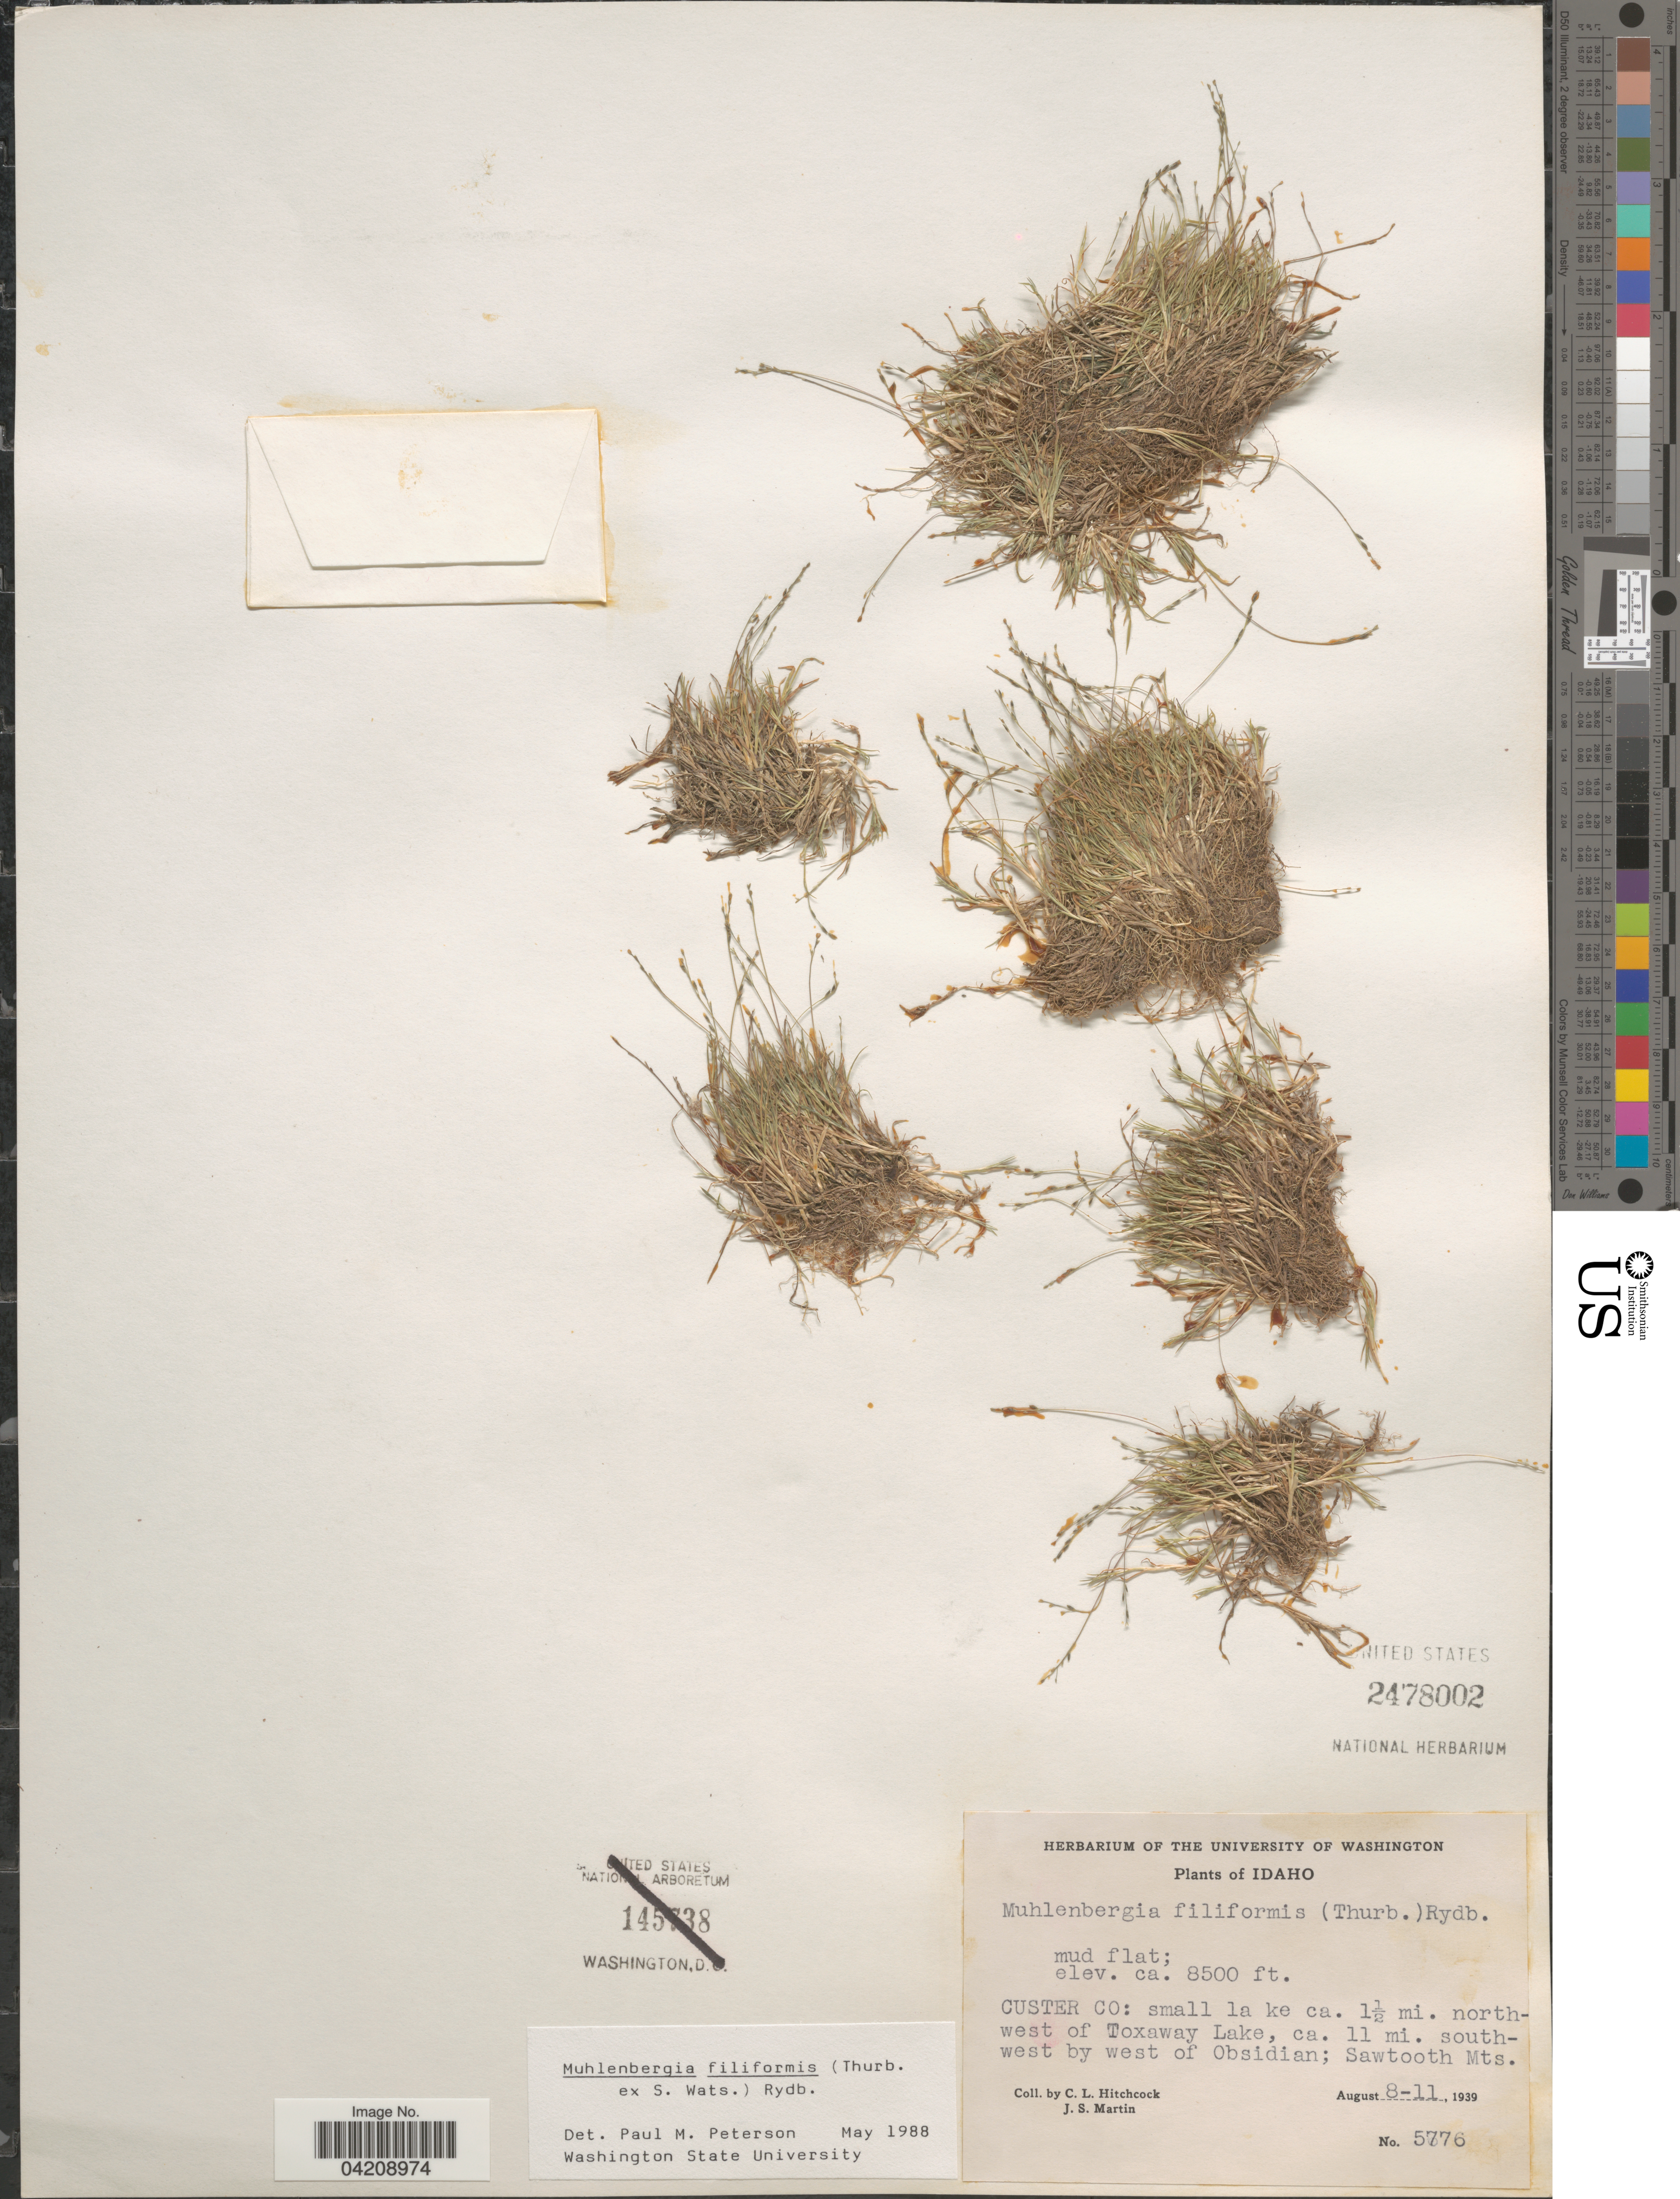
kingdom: Plantae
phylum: Tracheophyta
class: Liliopsida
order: Poales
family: Poaceae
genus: Muhlenbergia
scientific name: Muhlenbergia filiformis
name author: (Thurb. ex S. Watson) Rydb.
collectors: C. L. Hitchcock & J. S. Martin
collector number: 5776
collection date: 1939-08-08/1939-08-11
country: United States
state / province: Idaho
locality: Custer Co: small la ke ca. 1½ mi. northwest of Toxaway Lake, ca. 11 mi. southwest by west of Obsidian; Sawtooth Mts.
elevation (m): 2591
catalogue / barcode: US 2478002